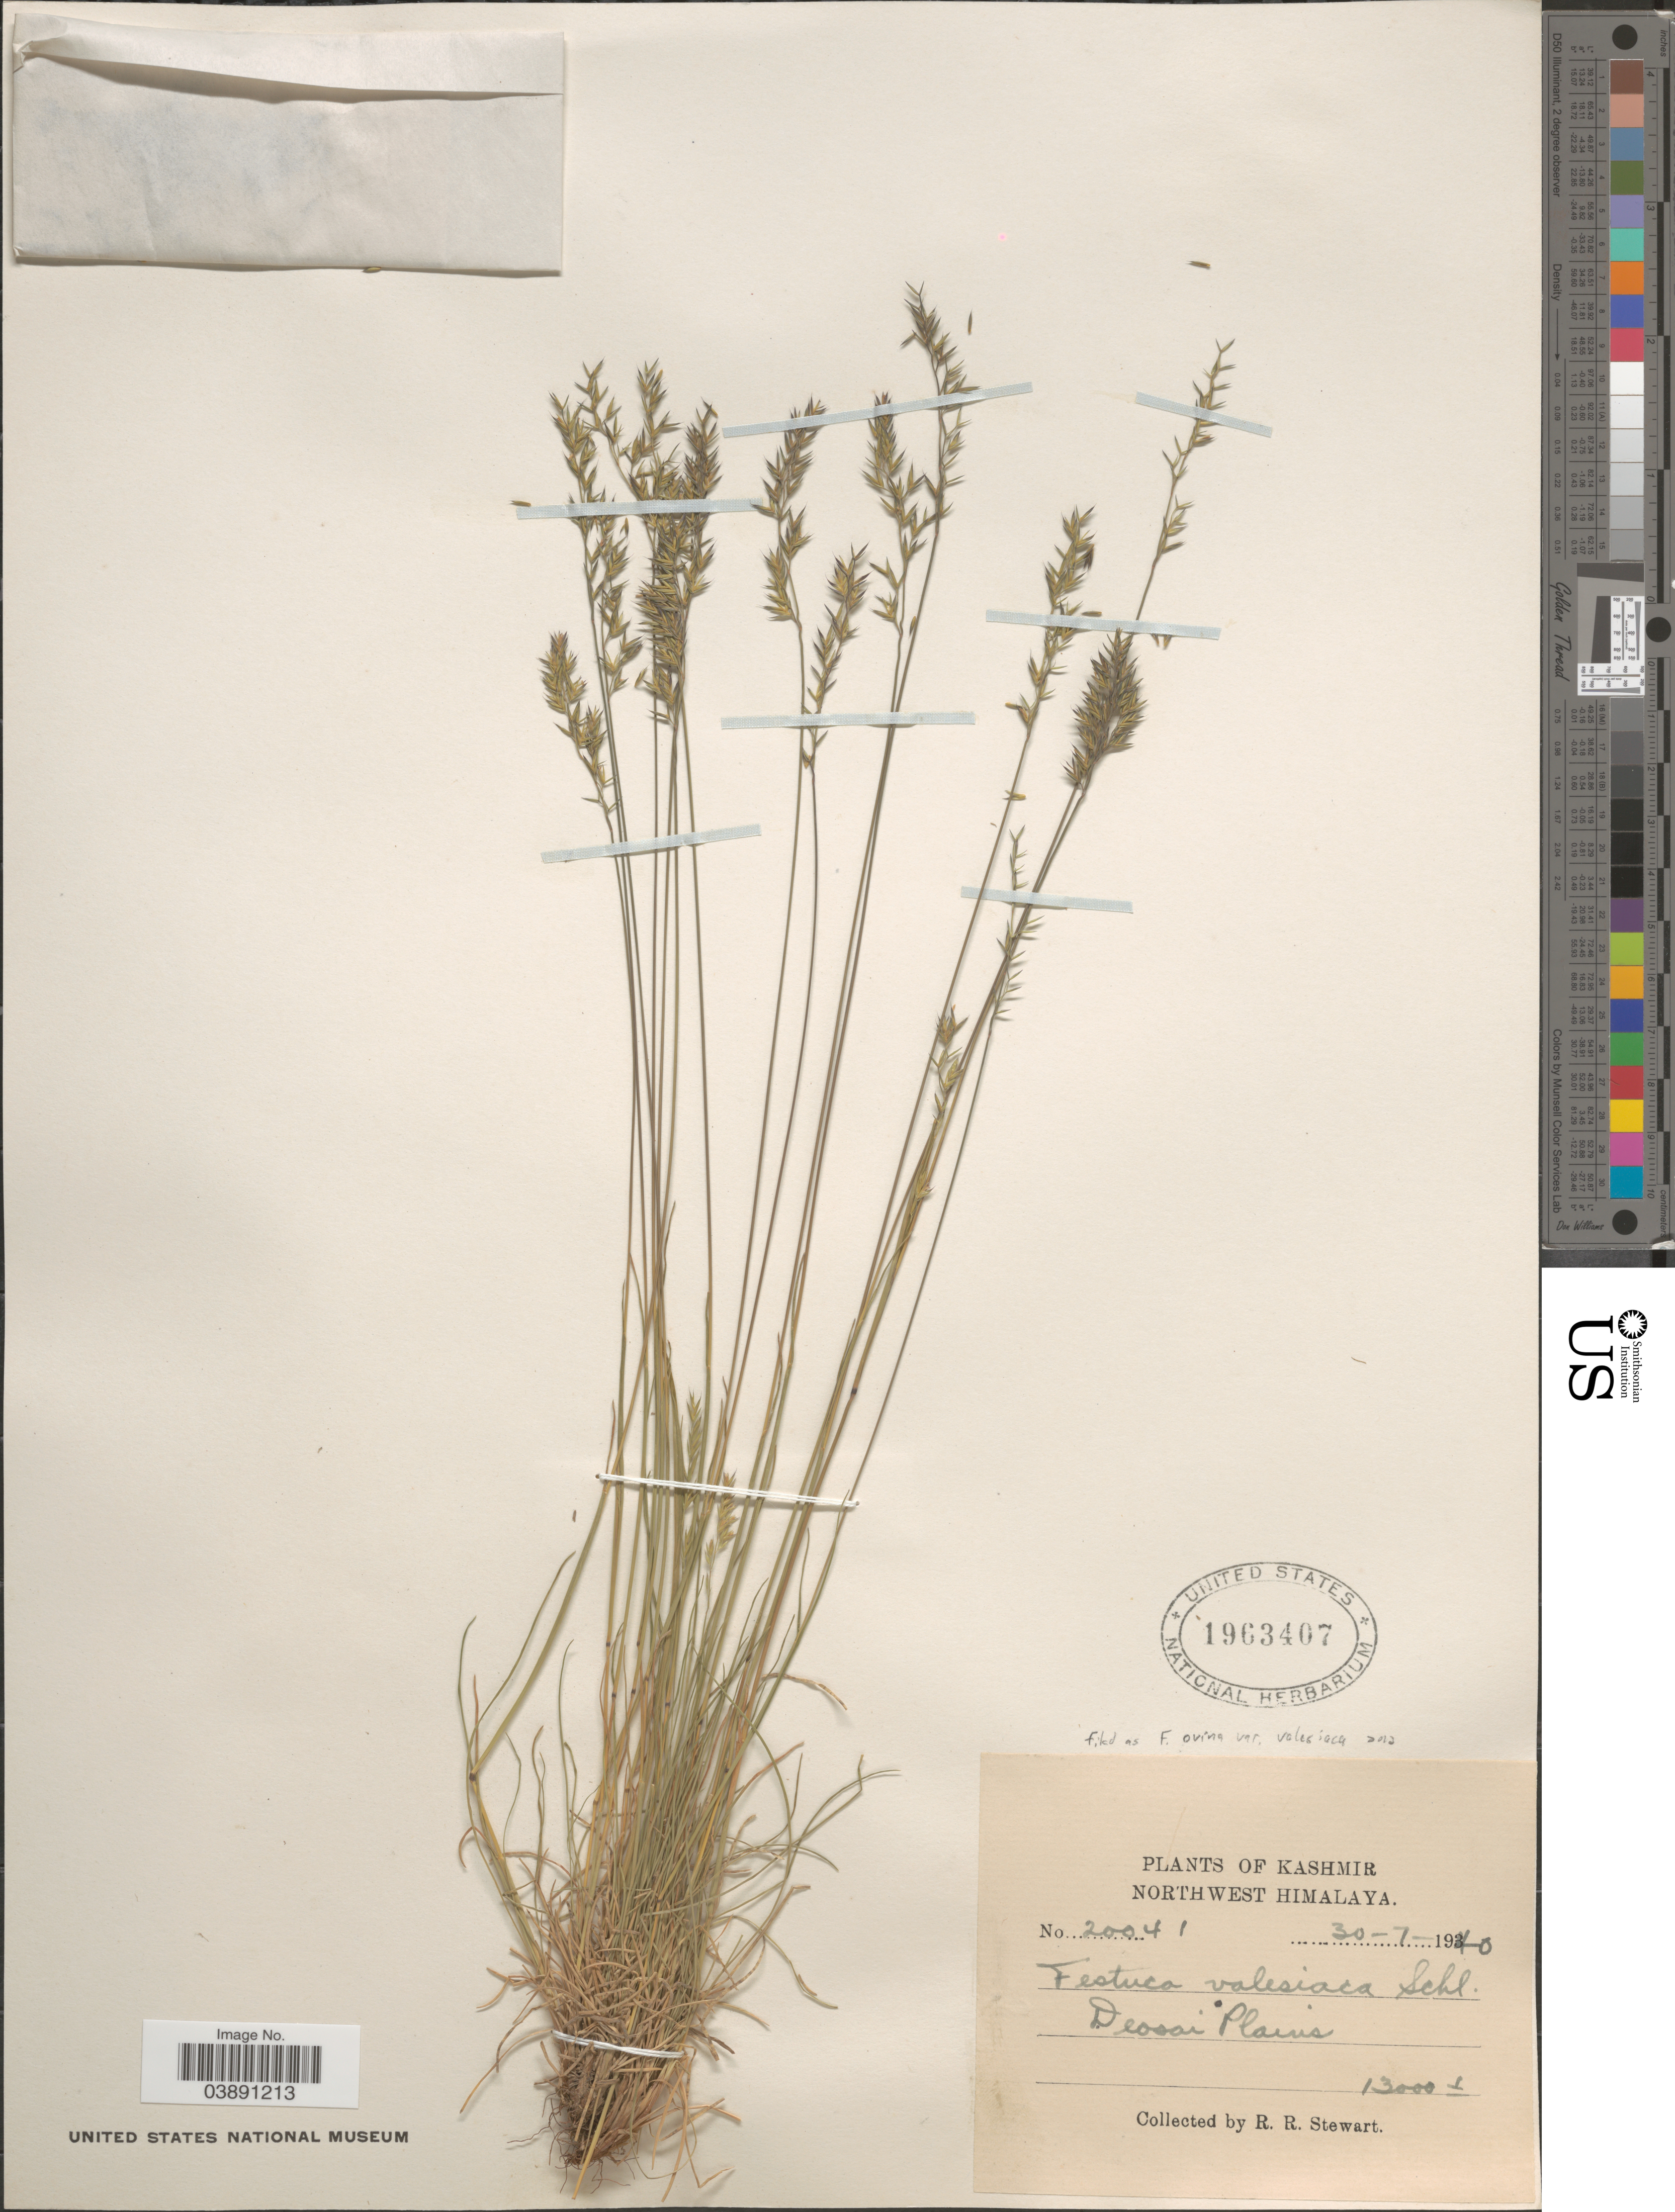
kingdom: Plantae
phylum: Tracheophyta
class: Liliopsida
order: Poales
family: Poaceae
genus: Festuca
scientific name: Festuca valesiaca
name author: Schleich. ex Gaudin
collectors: R. Stewart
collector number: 20041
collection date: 1940-07-30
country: India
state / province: Jammu and Kashmir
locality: Kashmir. Northwest Himalaya. Deosai Plains.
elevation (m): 3962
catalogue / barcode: US 1963407